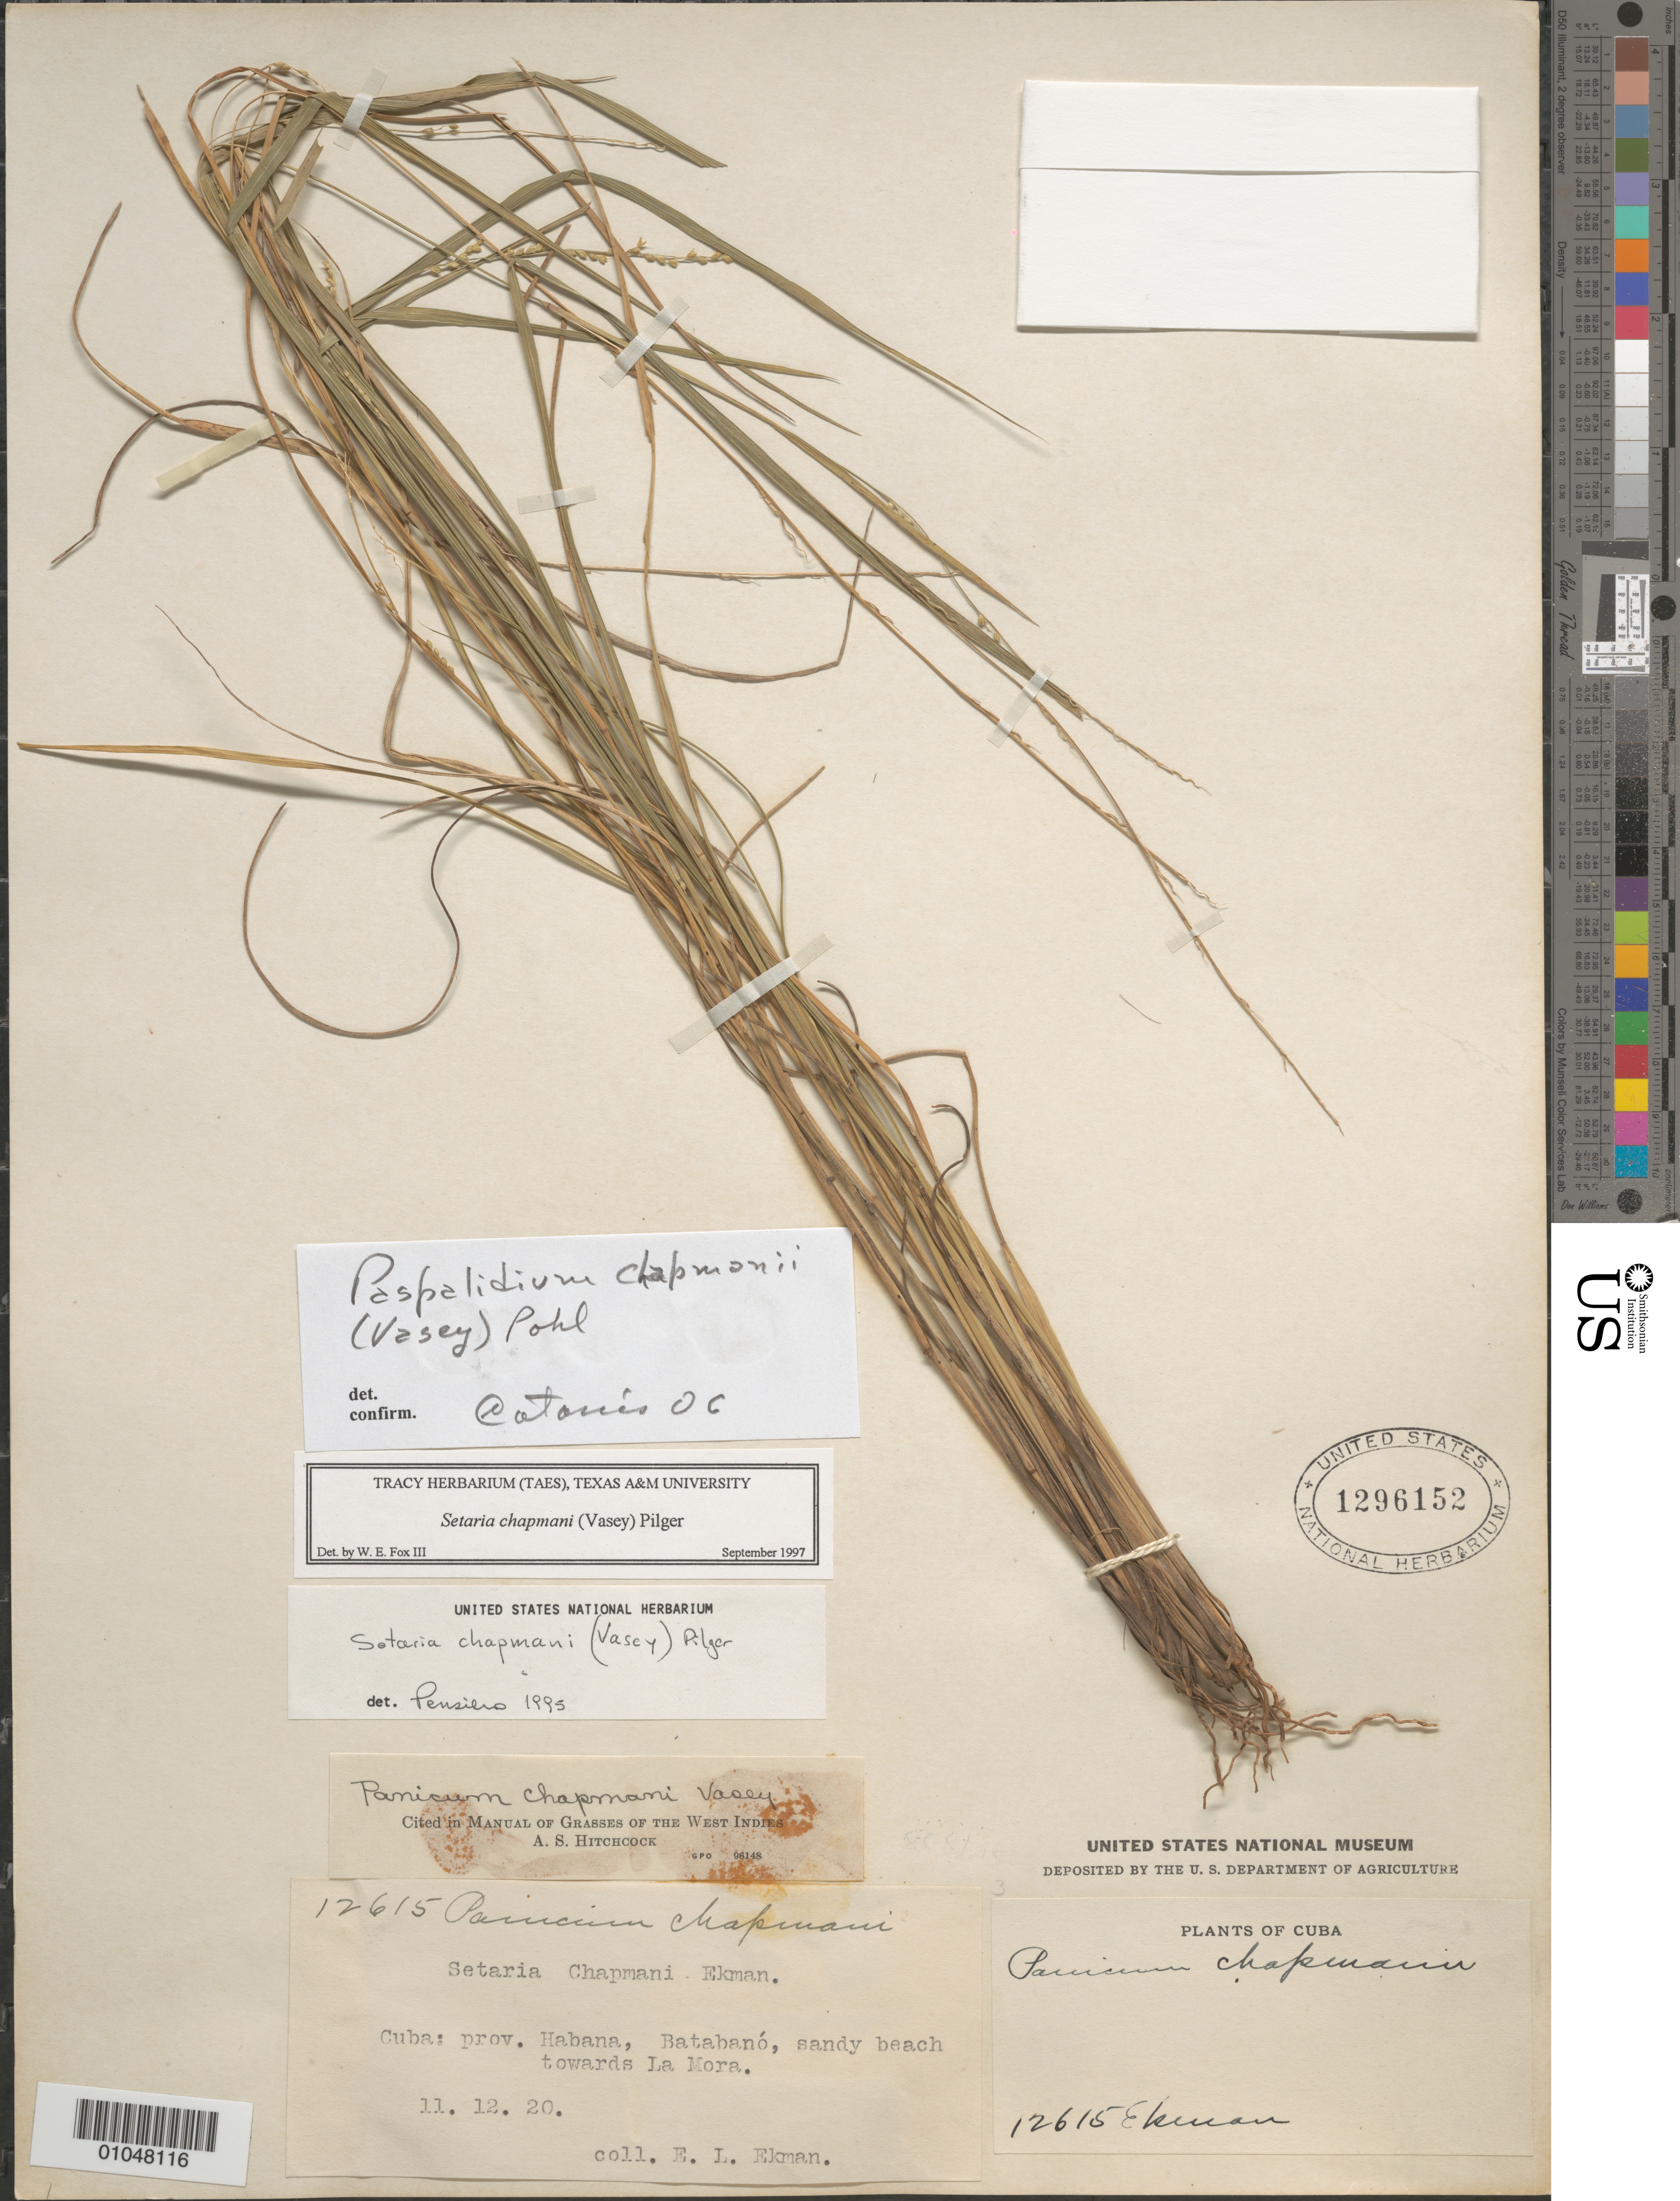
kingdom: Plantae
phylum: Tracheophyta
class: Liliopsida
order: Poales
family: Poaceae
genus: Panicum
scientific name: Panicum chapmanii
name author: Vasey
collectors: E. L. Ekman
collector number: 12615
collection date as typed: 11 Dec 1920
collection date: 1920-12-11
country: Cuba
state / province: La Habana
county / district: Batabanó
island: Cuba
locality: Sandy beach towards La Mora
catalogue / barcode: US 1296152